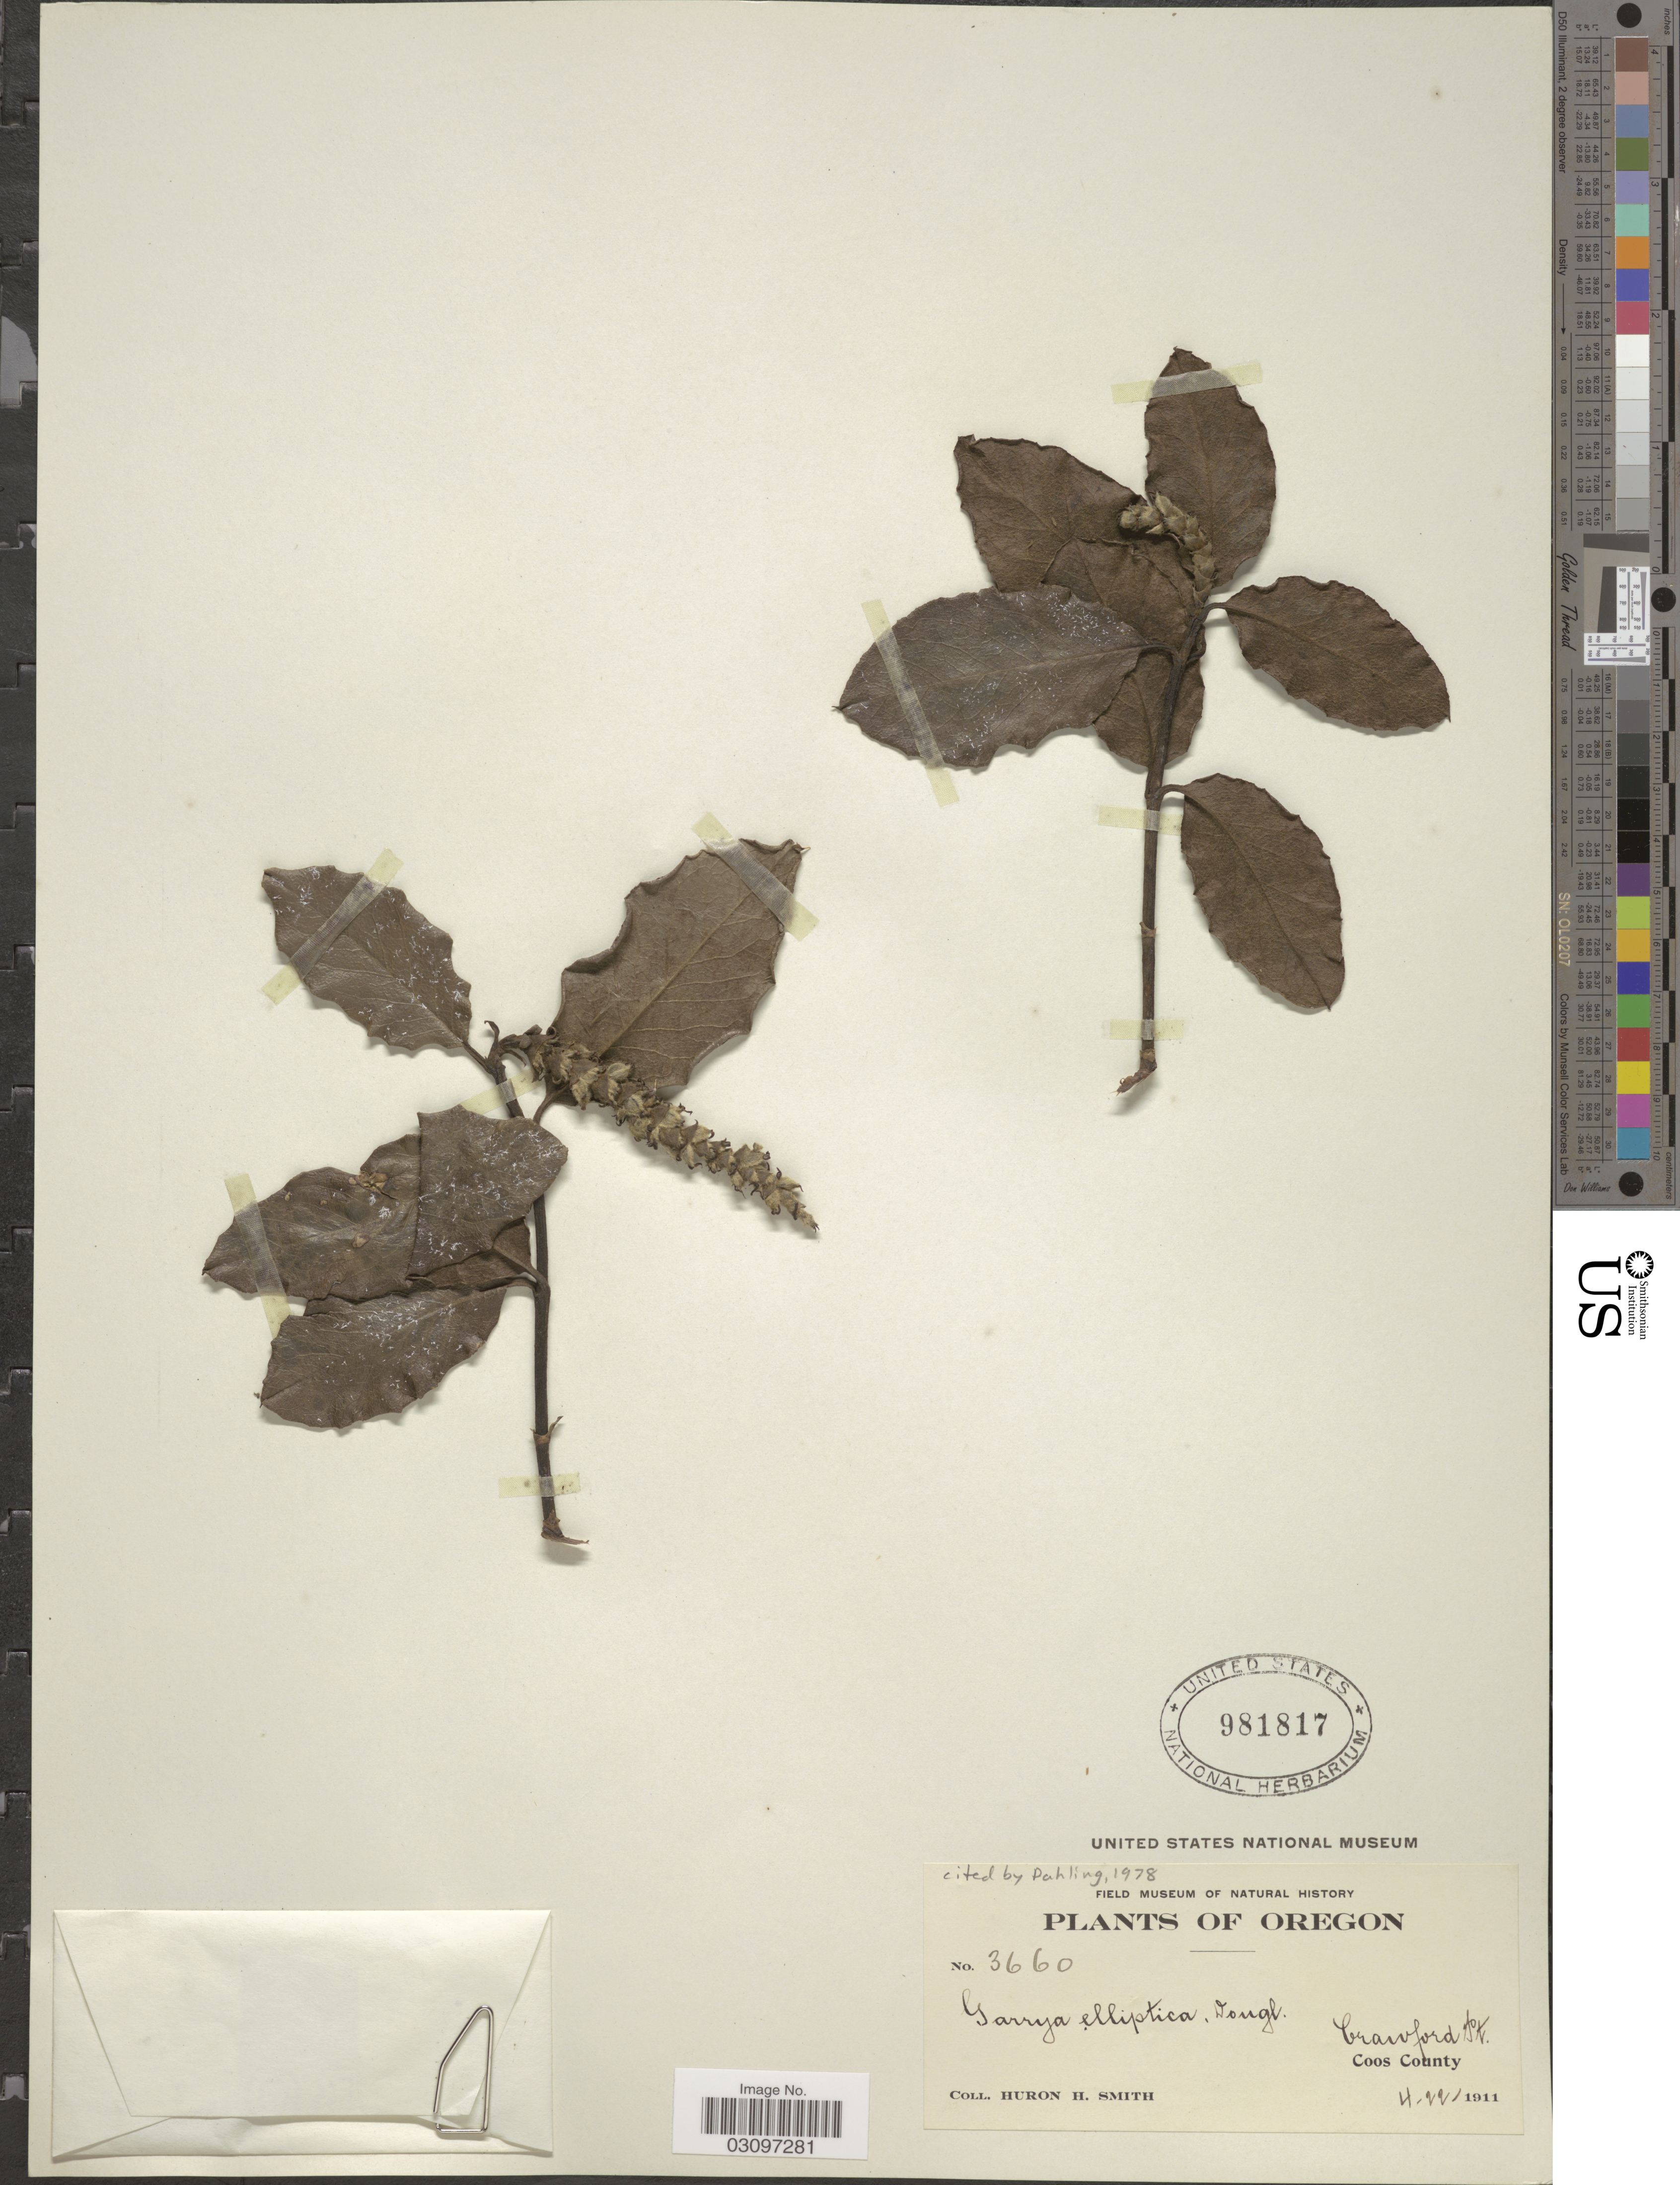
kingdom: Plantae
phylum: Tracheophyta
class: Magnoliopsida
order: Garryales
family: Garryaceae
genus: Garrya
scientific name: Garrya elliptica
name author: Douglas ex Lindl.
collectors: Huron H. Smith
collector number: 3660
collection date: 1911-04-22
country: United States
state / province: Oregon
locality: Crawford Pt. Coos County.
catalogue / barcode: US 981817